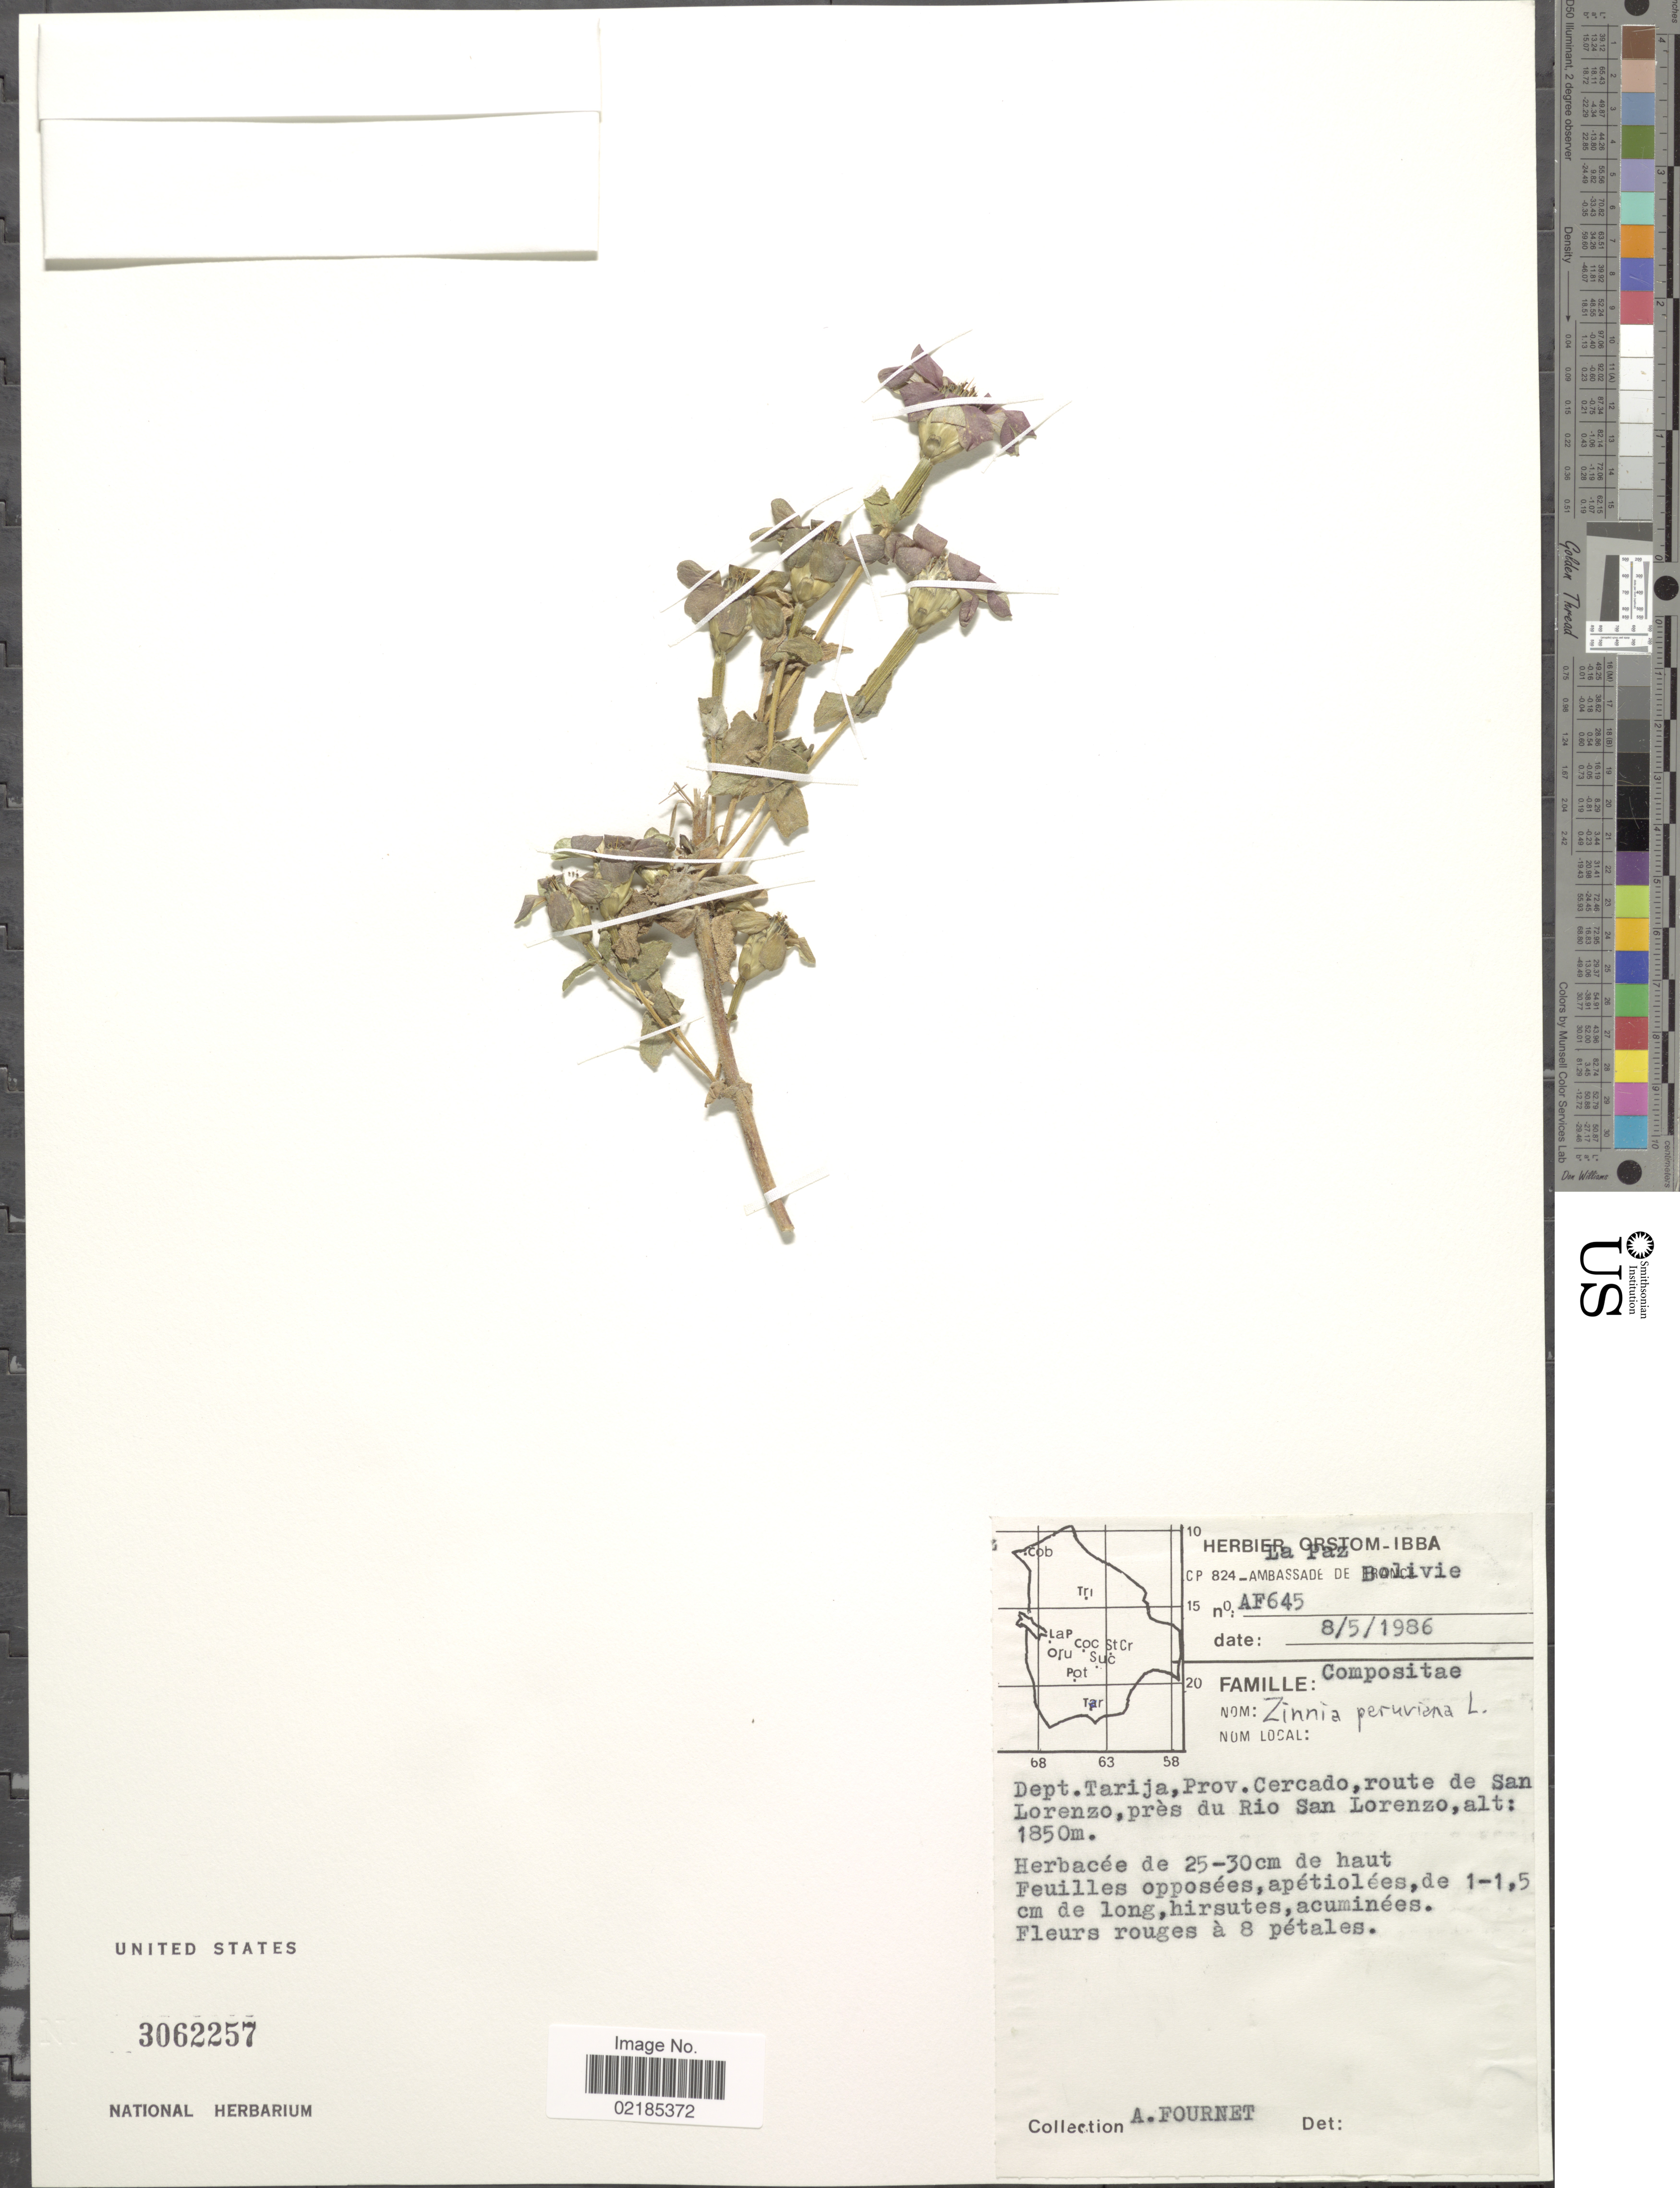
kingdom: Plantae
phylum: Tracheophyta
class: Magnoliopsida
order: Asterales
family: Asteraceae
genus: Zinnia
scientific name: Zinnia multiflora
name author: L.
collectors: A. Fournet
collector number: AF645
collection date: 1986-05-08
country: Bolivia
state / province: Tarija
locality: Prov. Cercado, route de San Lorenzo pres du Rio San Lorenzo. La Paz.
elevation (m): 1850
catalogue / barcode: US 3062257